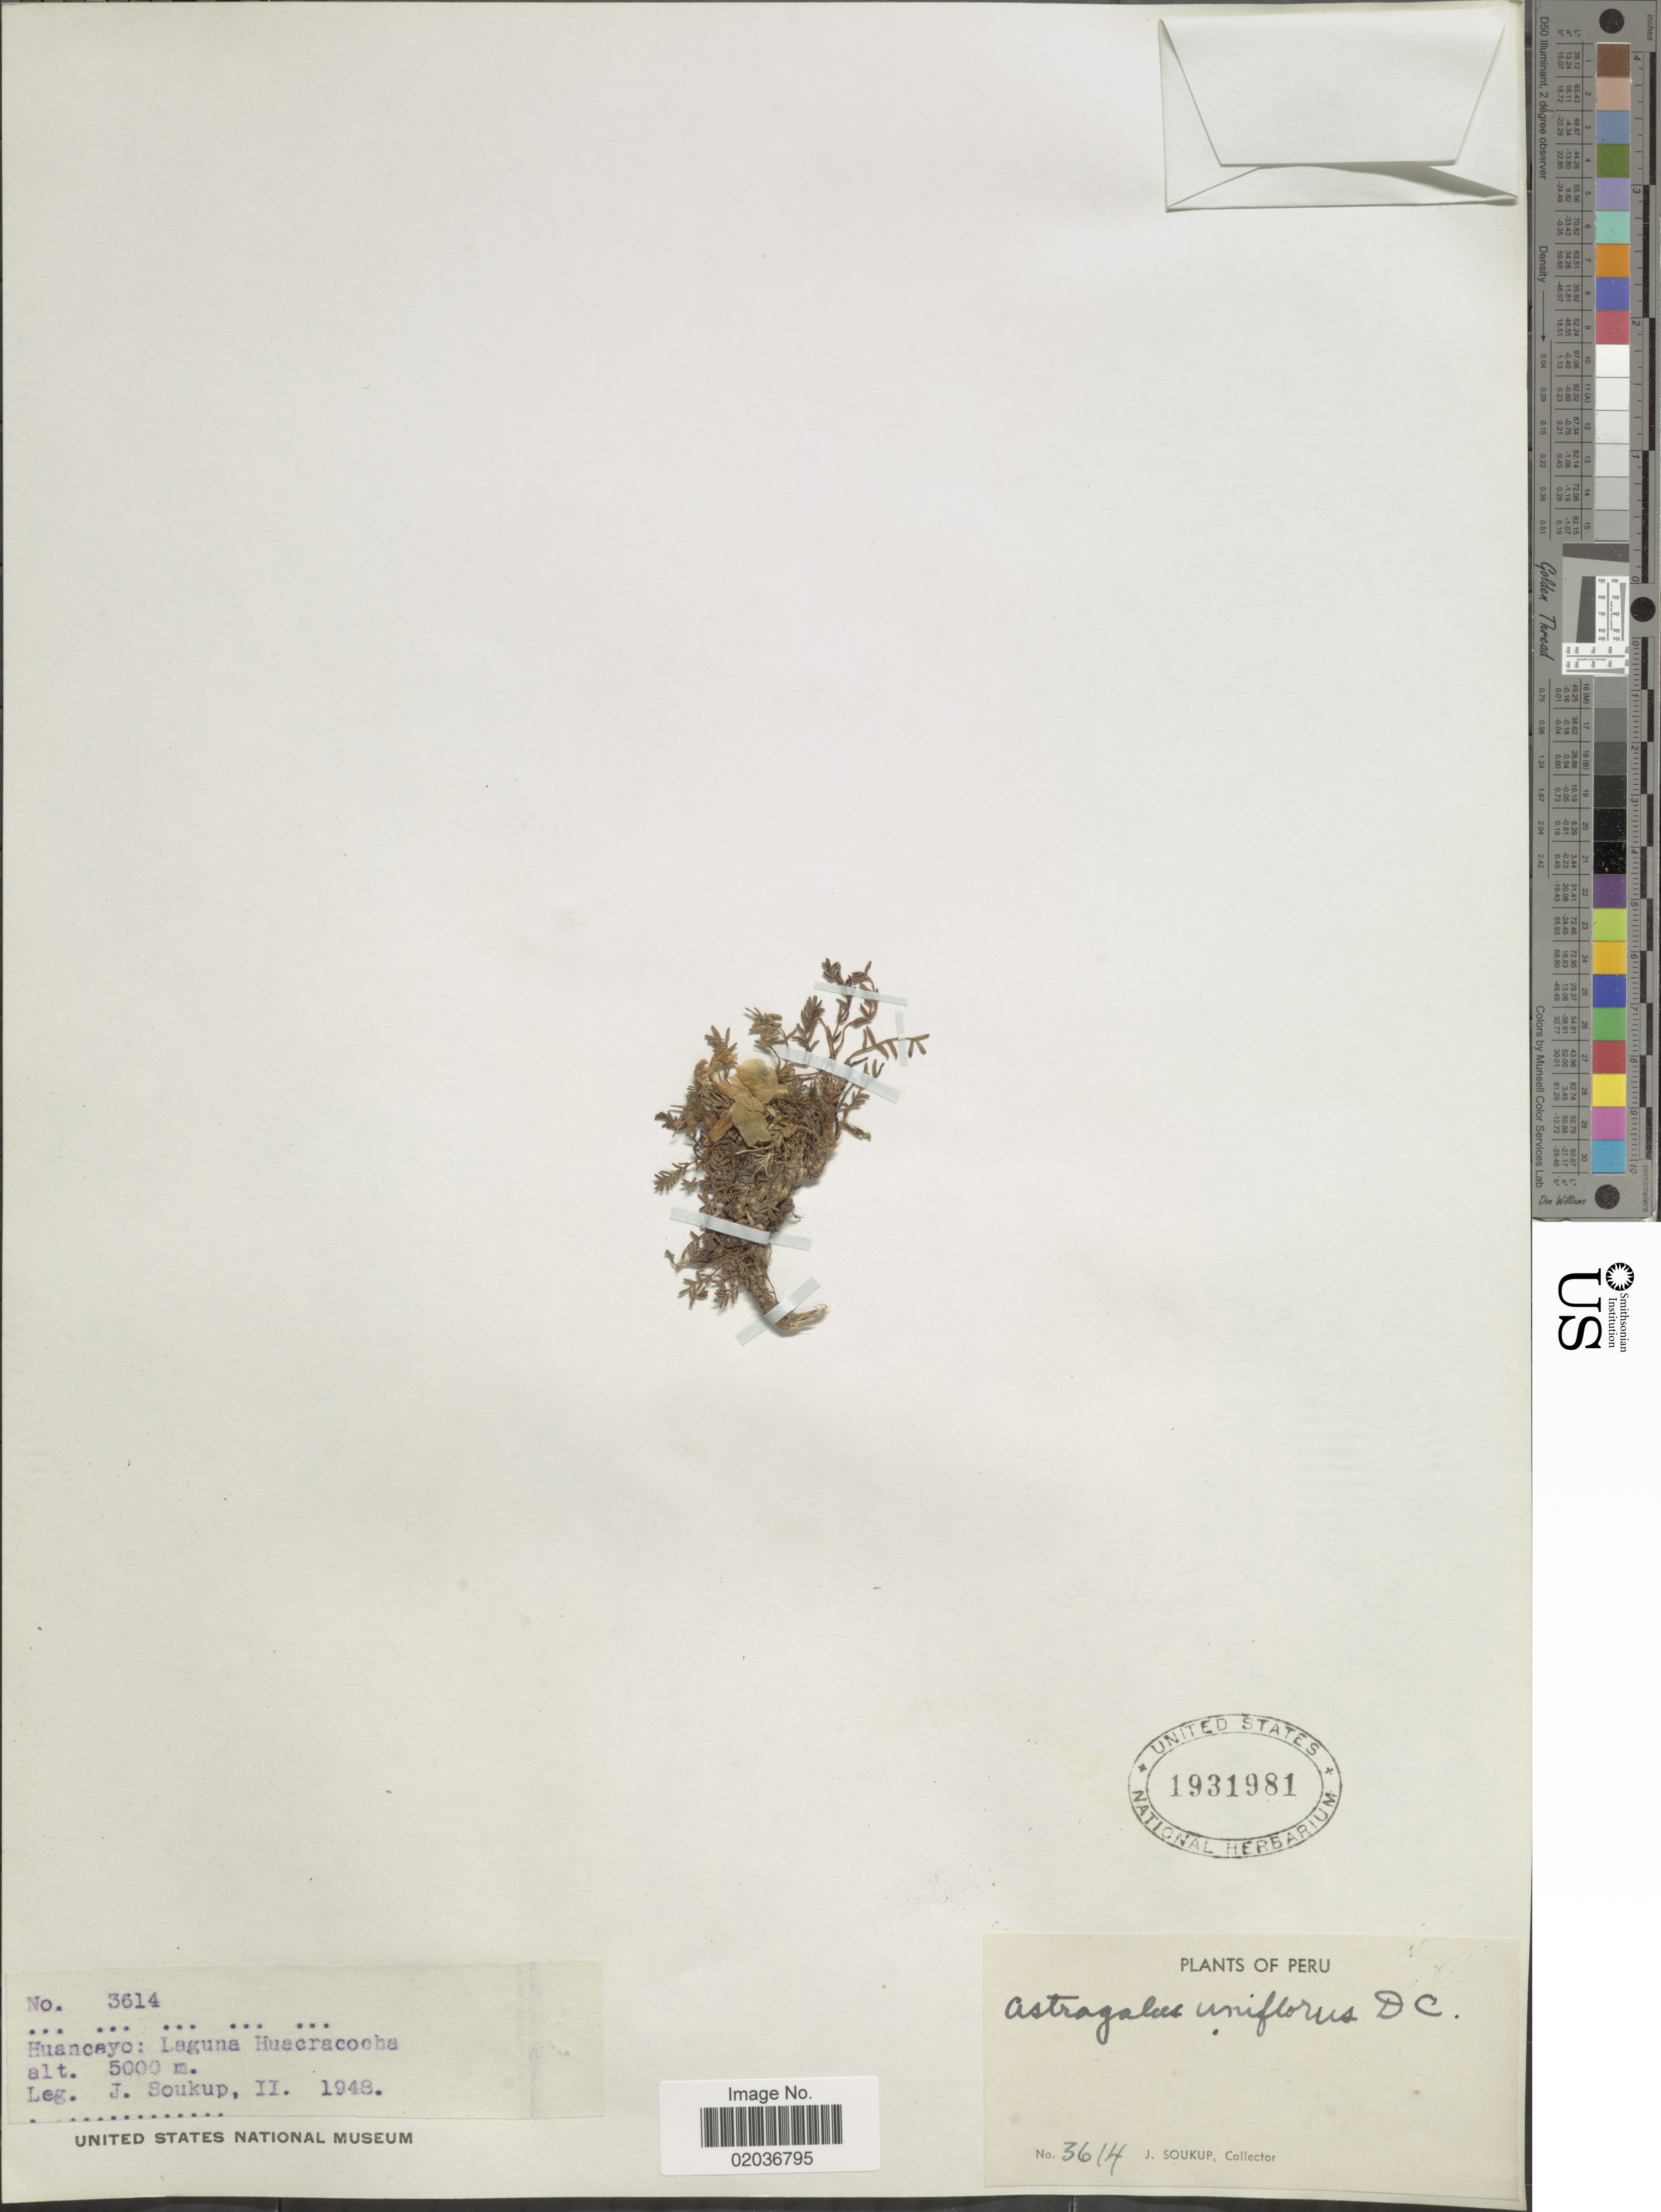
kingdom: Plantae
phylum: Tracheophyta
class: Magnoliopsida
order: Fabales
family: Fabaceae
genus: Astragalus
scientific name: Astragalus uniflorus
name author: DC.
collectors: J. Soukup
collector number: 3614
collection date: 1948-02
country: Peru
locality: Huancayo: Laguna Huacracocha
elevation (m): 5000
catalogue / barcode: US 1931981